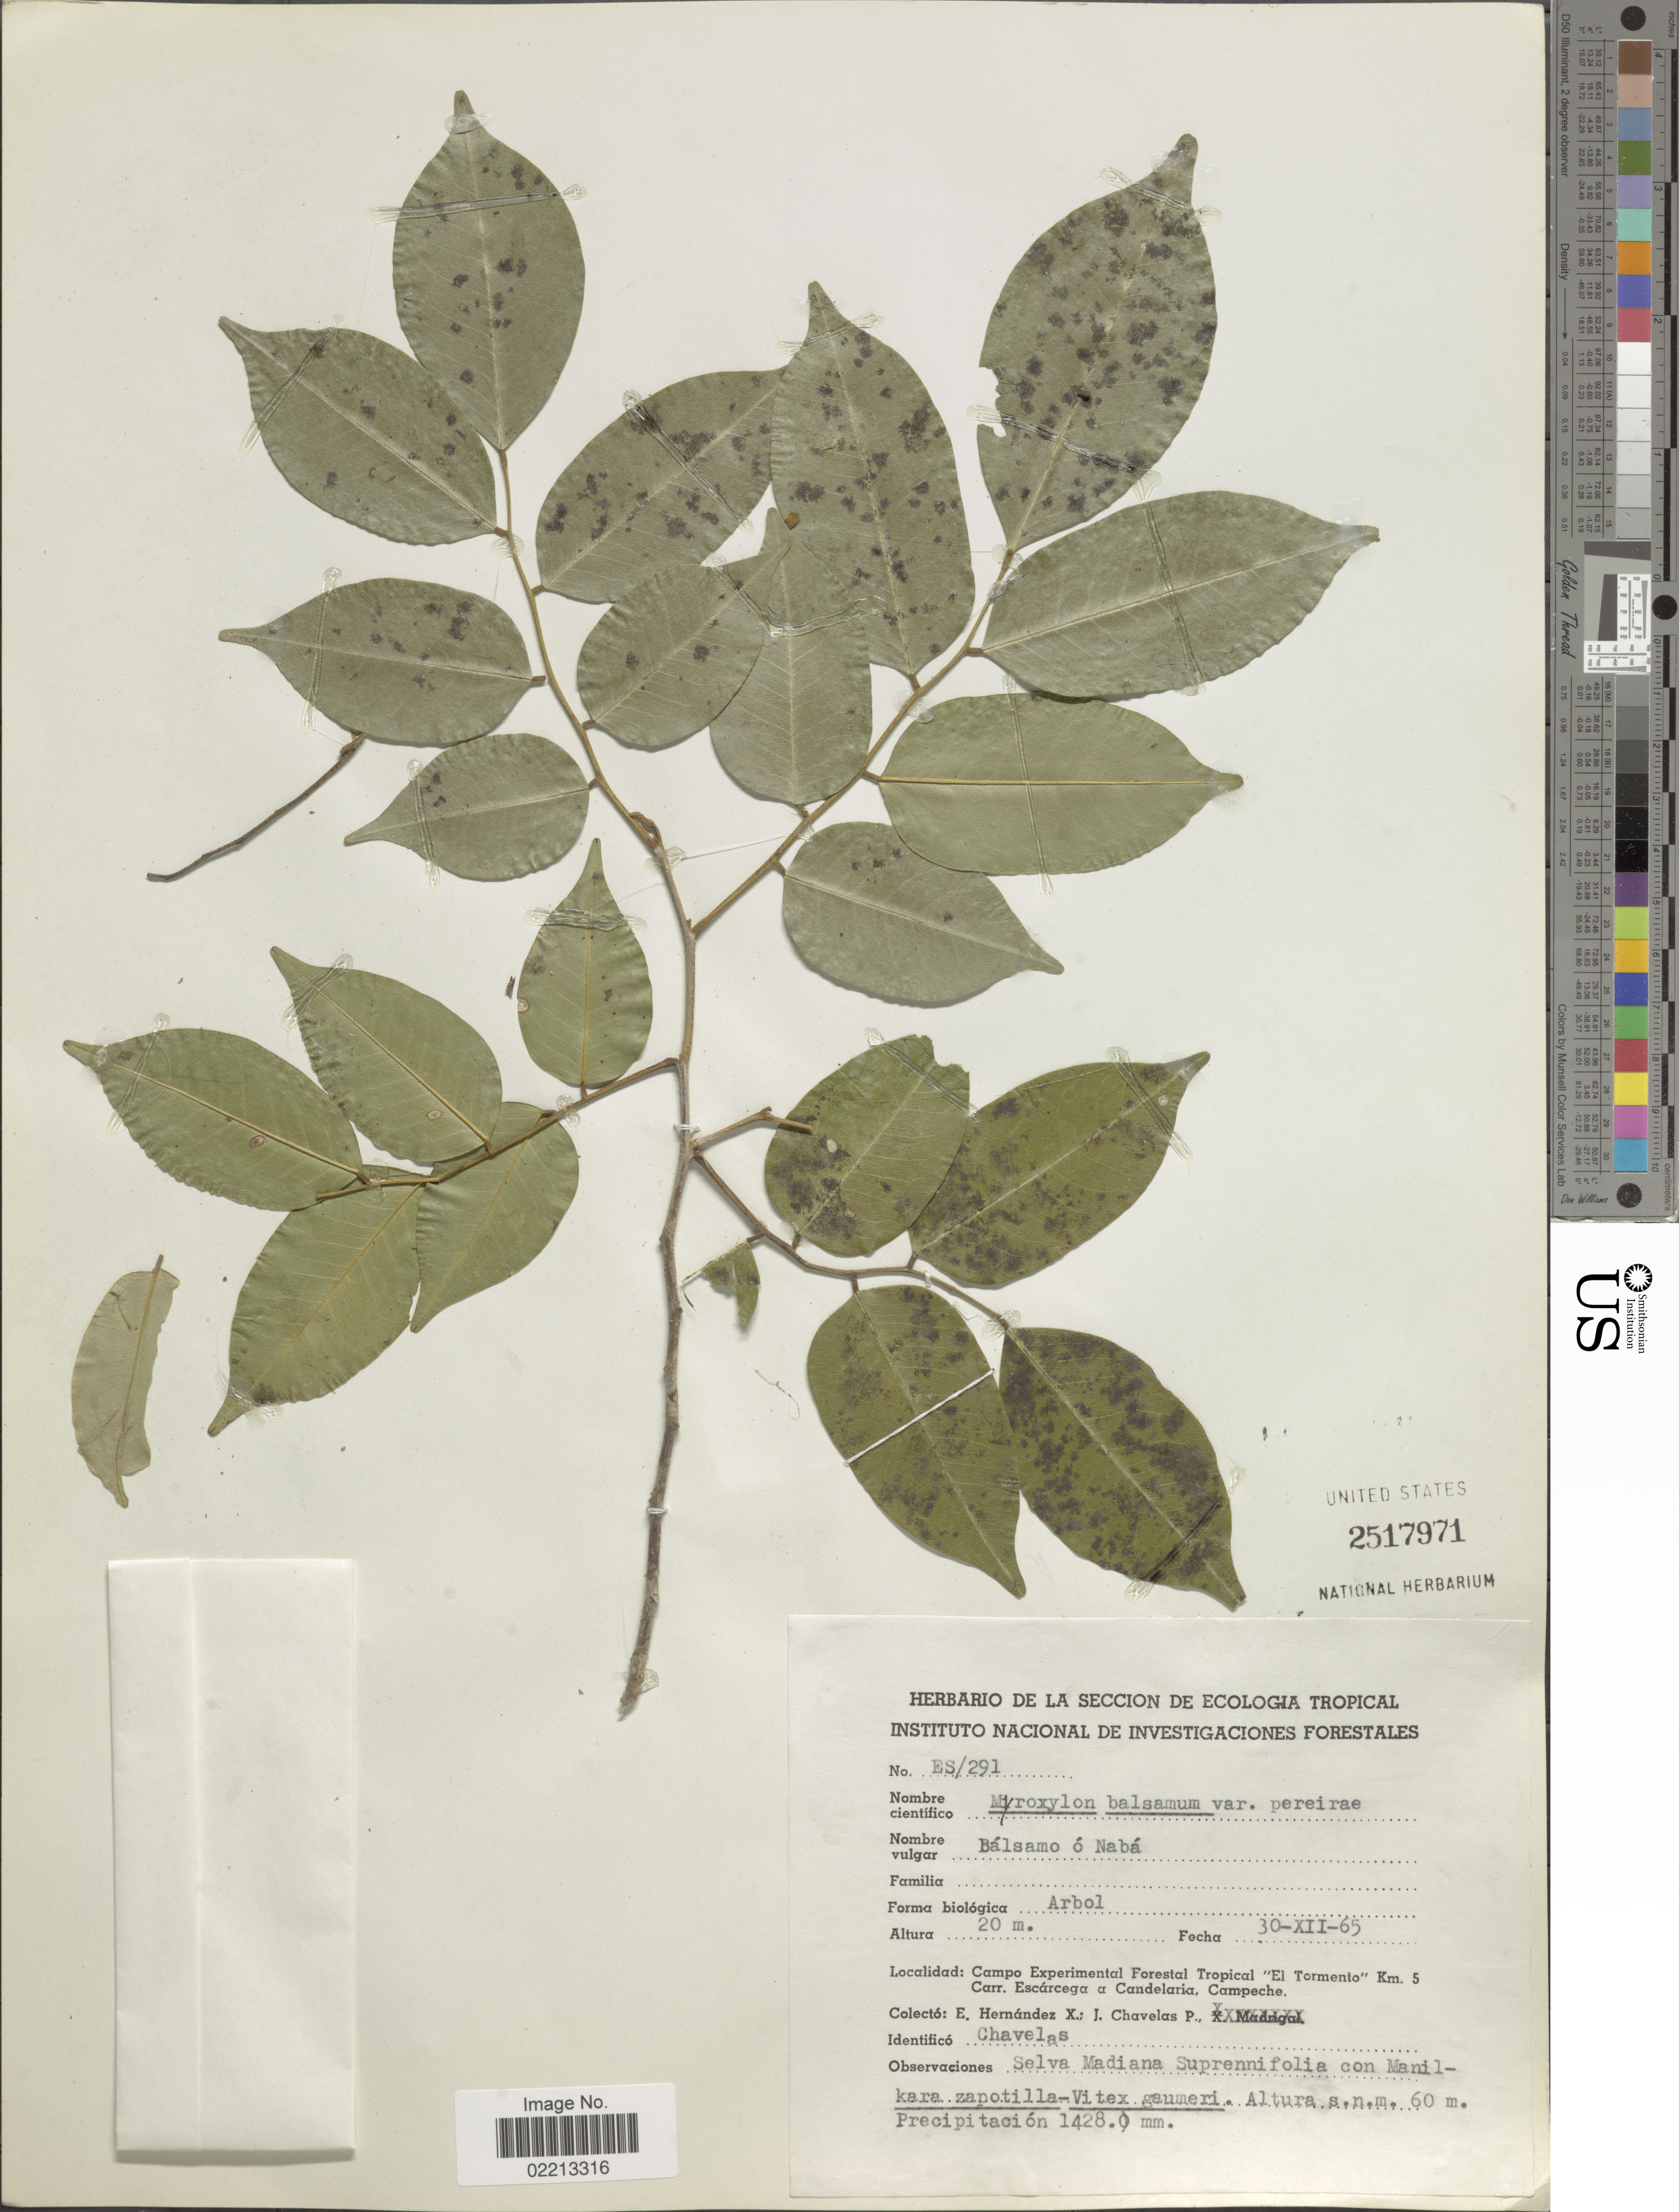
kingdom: Plantae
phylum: Tracheophyta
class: Magnoliopsida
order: Fabales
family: Fabaceae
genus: Myroxylon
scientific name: Myroxylon balsamum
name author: (L.) Harms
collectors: E. Hernández & J. Chavelas P.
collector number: ES/291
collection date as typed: Transcribed d/m/y: 30/12/65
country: Mexico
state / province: Campeche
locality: Campo Experimental Forestal Tropical "El Tormento" Km. 5 Carr. Escarcega a Candelaria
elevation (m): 20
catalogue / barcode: US 2517971